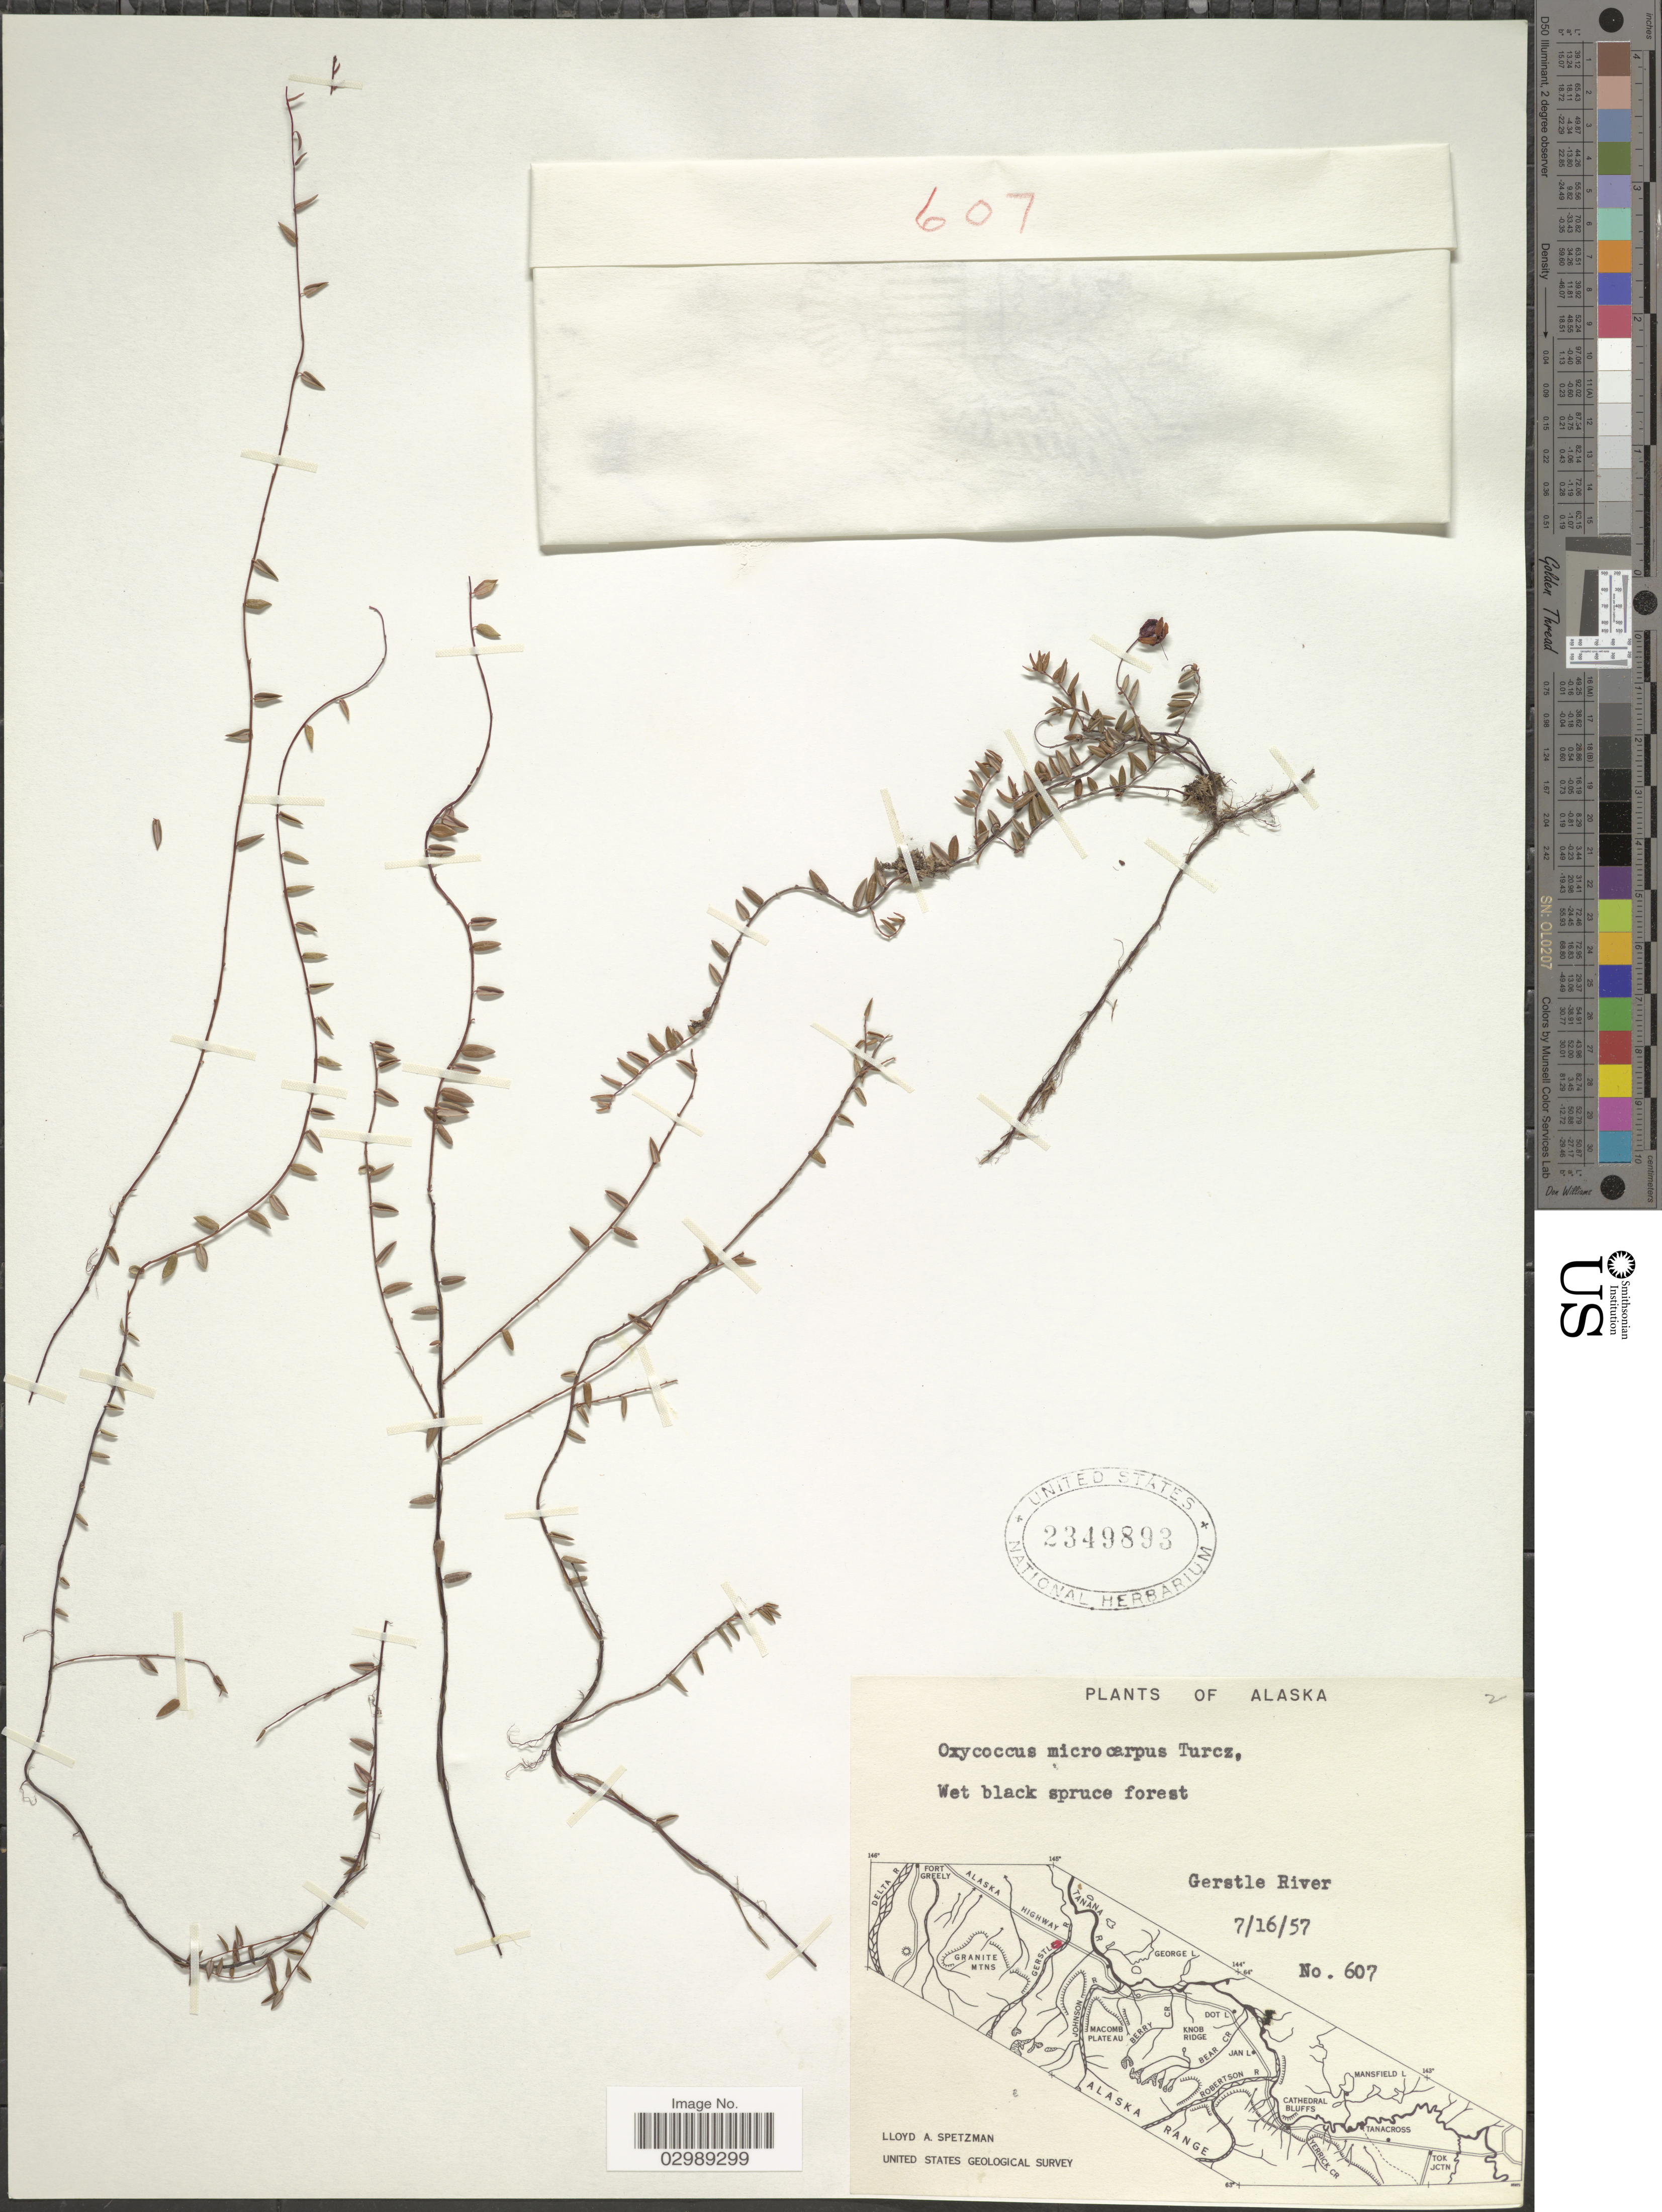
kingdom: Plantae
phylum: Tracheophyta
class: Magnoliopsida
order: Ericales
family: Ericaceae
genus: Vaccinium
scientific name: Vaccinium oxycoccos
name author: L.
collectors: L. Spetzman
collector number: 607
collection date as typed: Transcribed d/m/y: 16/7/57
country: United States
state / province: Alaska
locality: Gerstle River.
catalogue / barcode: US 2349893